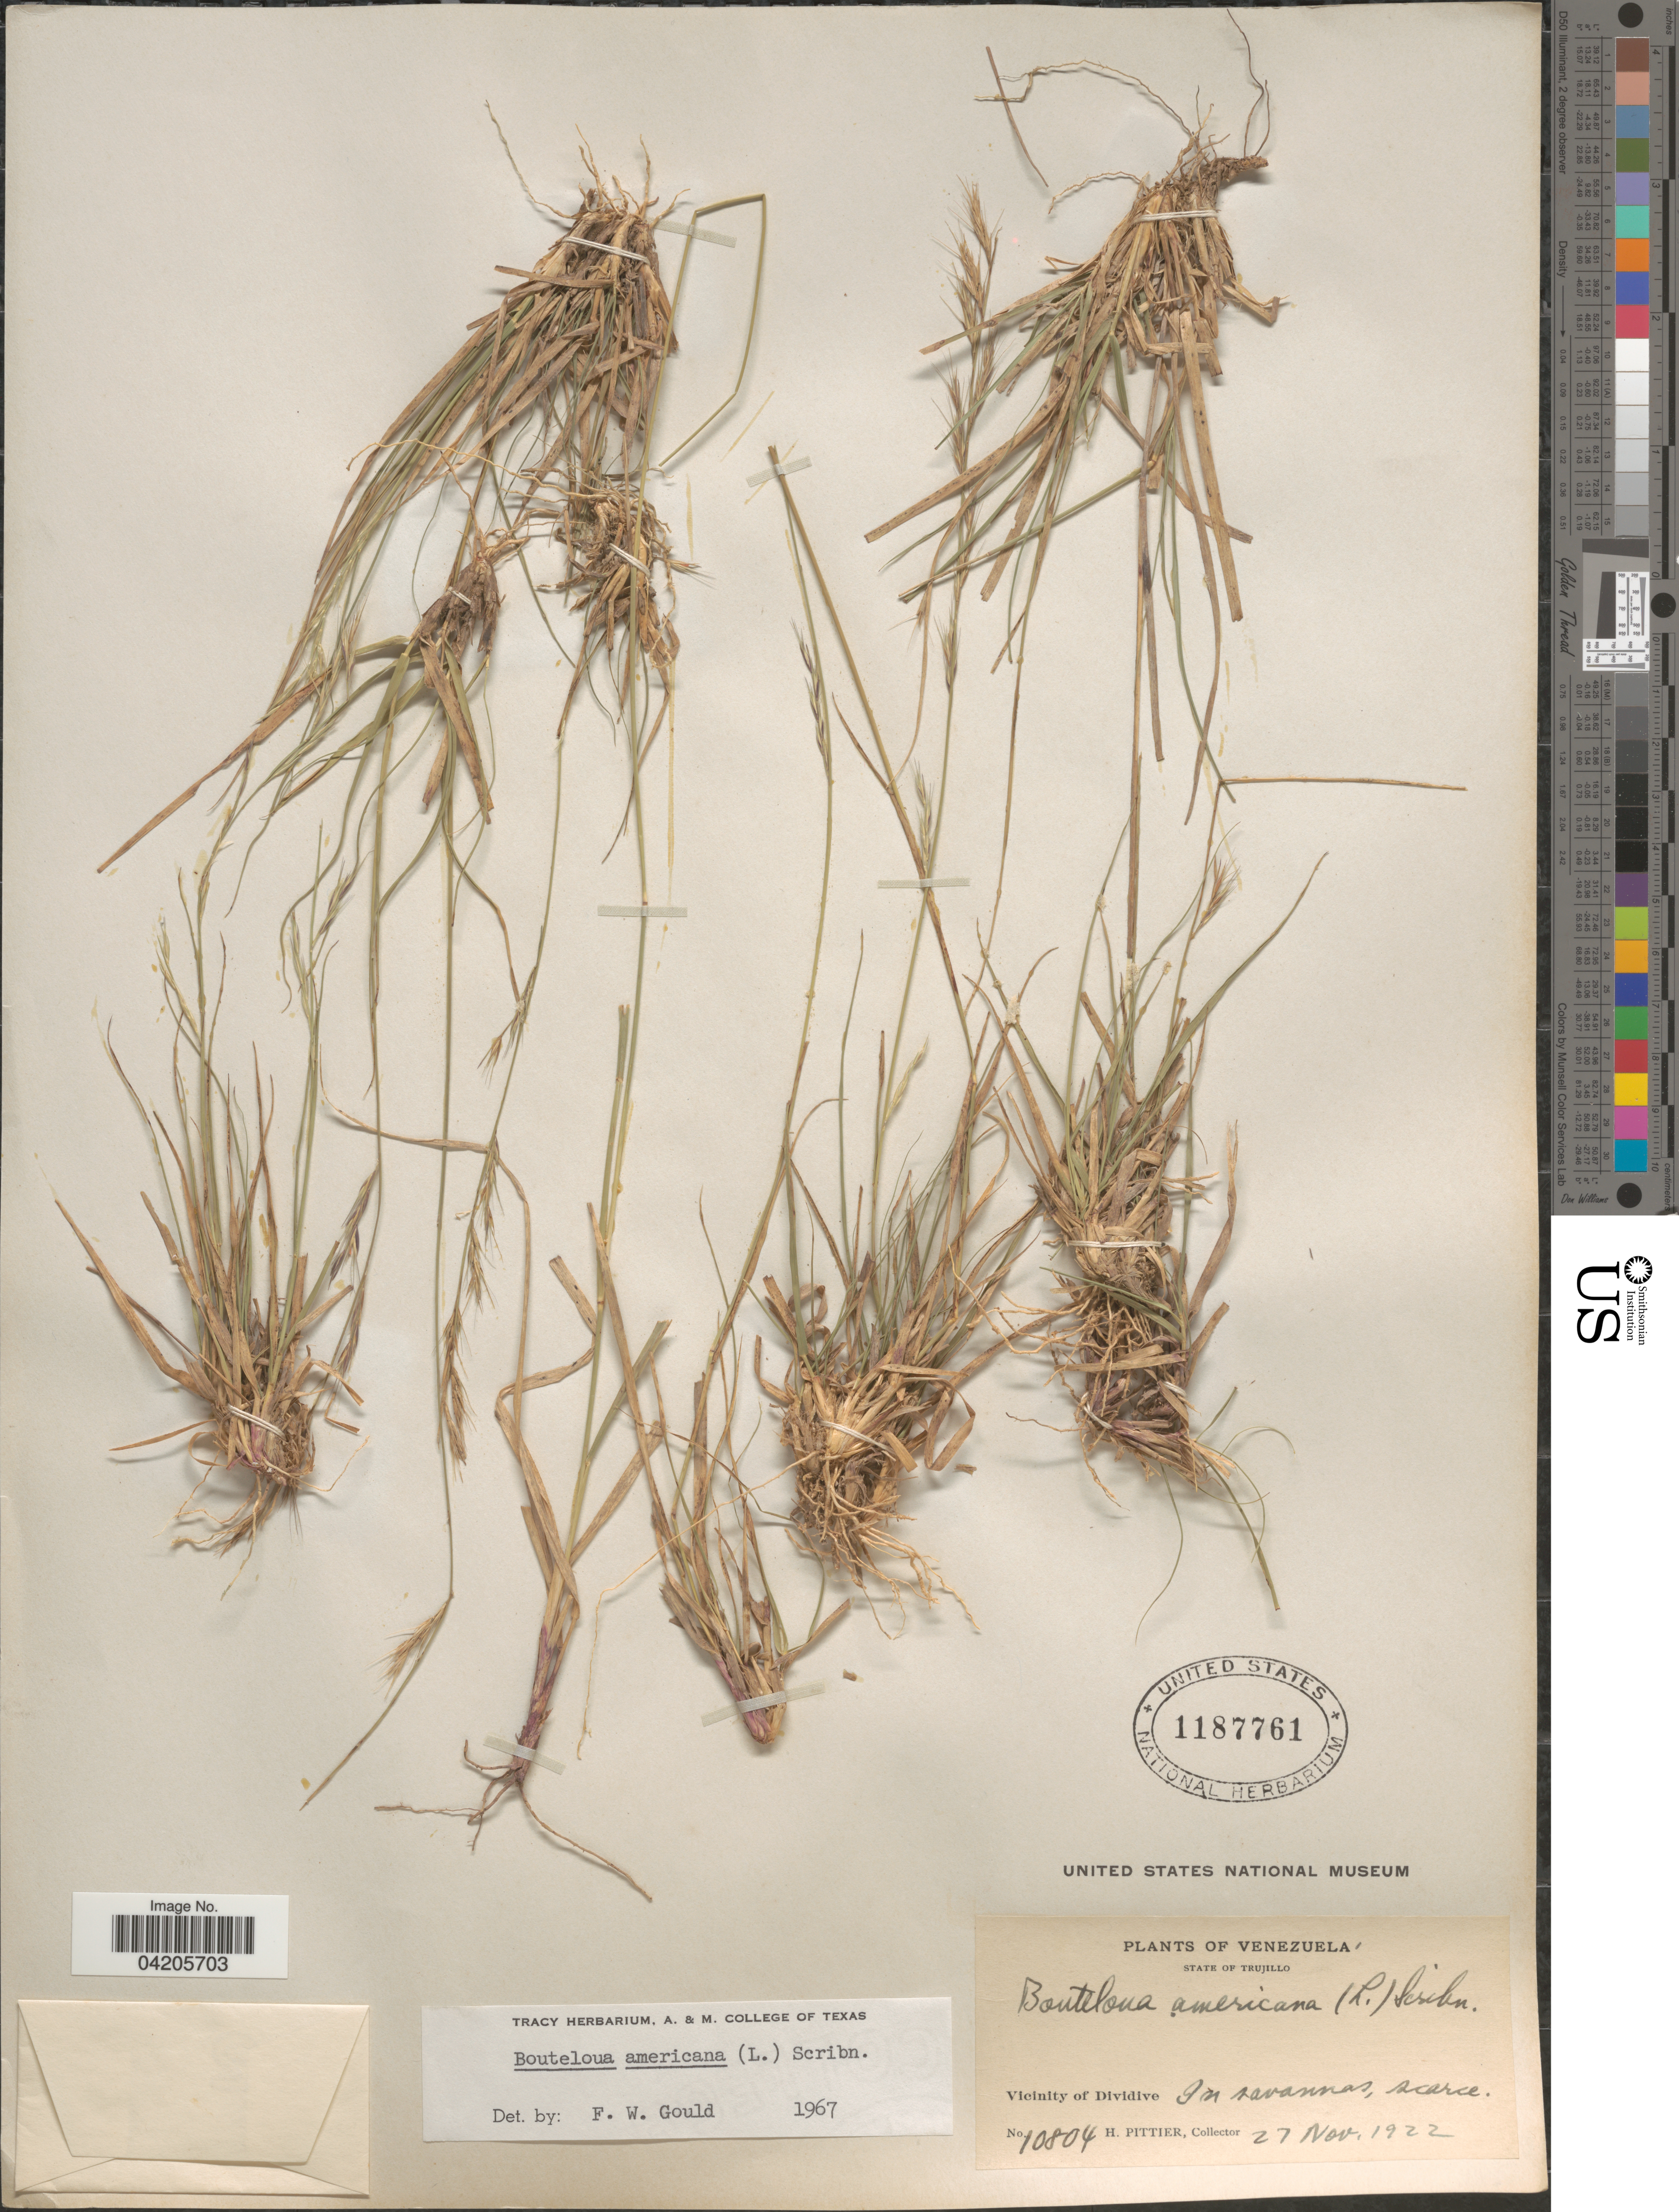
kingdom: Plantae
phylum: Tracheophyta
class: Liliopsida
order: Poales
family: Poaceae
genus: Bouteloua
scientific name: Bouteloua americana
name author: (L.) Scribn.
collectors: H. F. Pittier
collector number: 10804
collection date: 1922-11-27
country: Venezuela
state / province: Trujillo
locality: Vicinity of Dividive.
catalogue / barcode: US 1187761